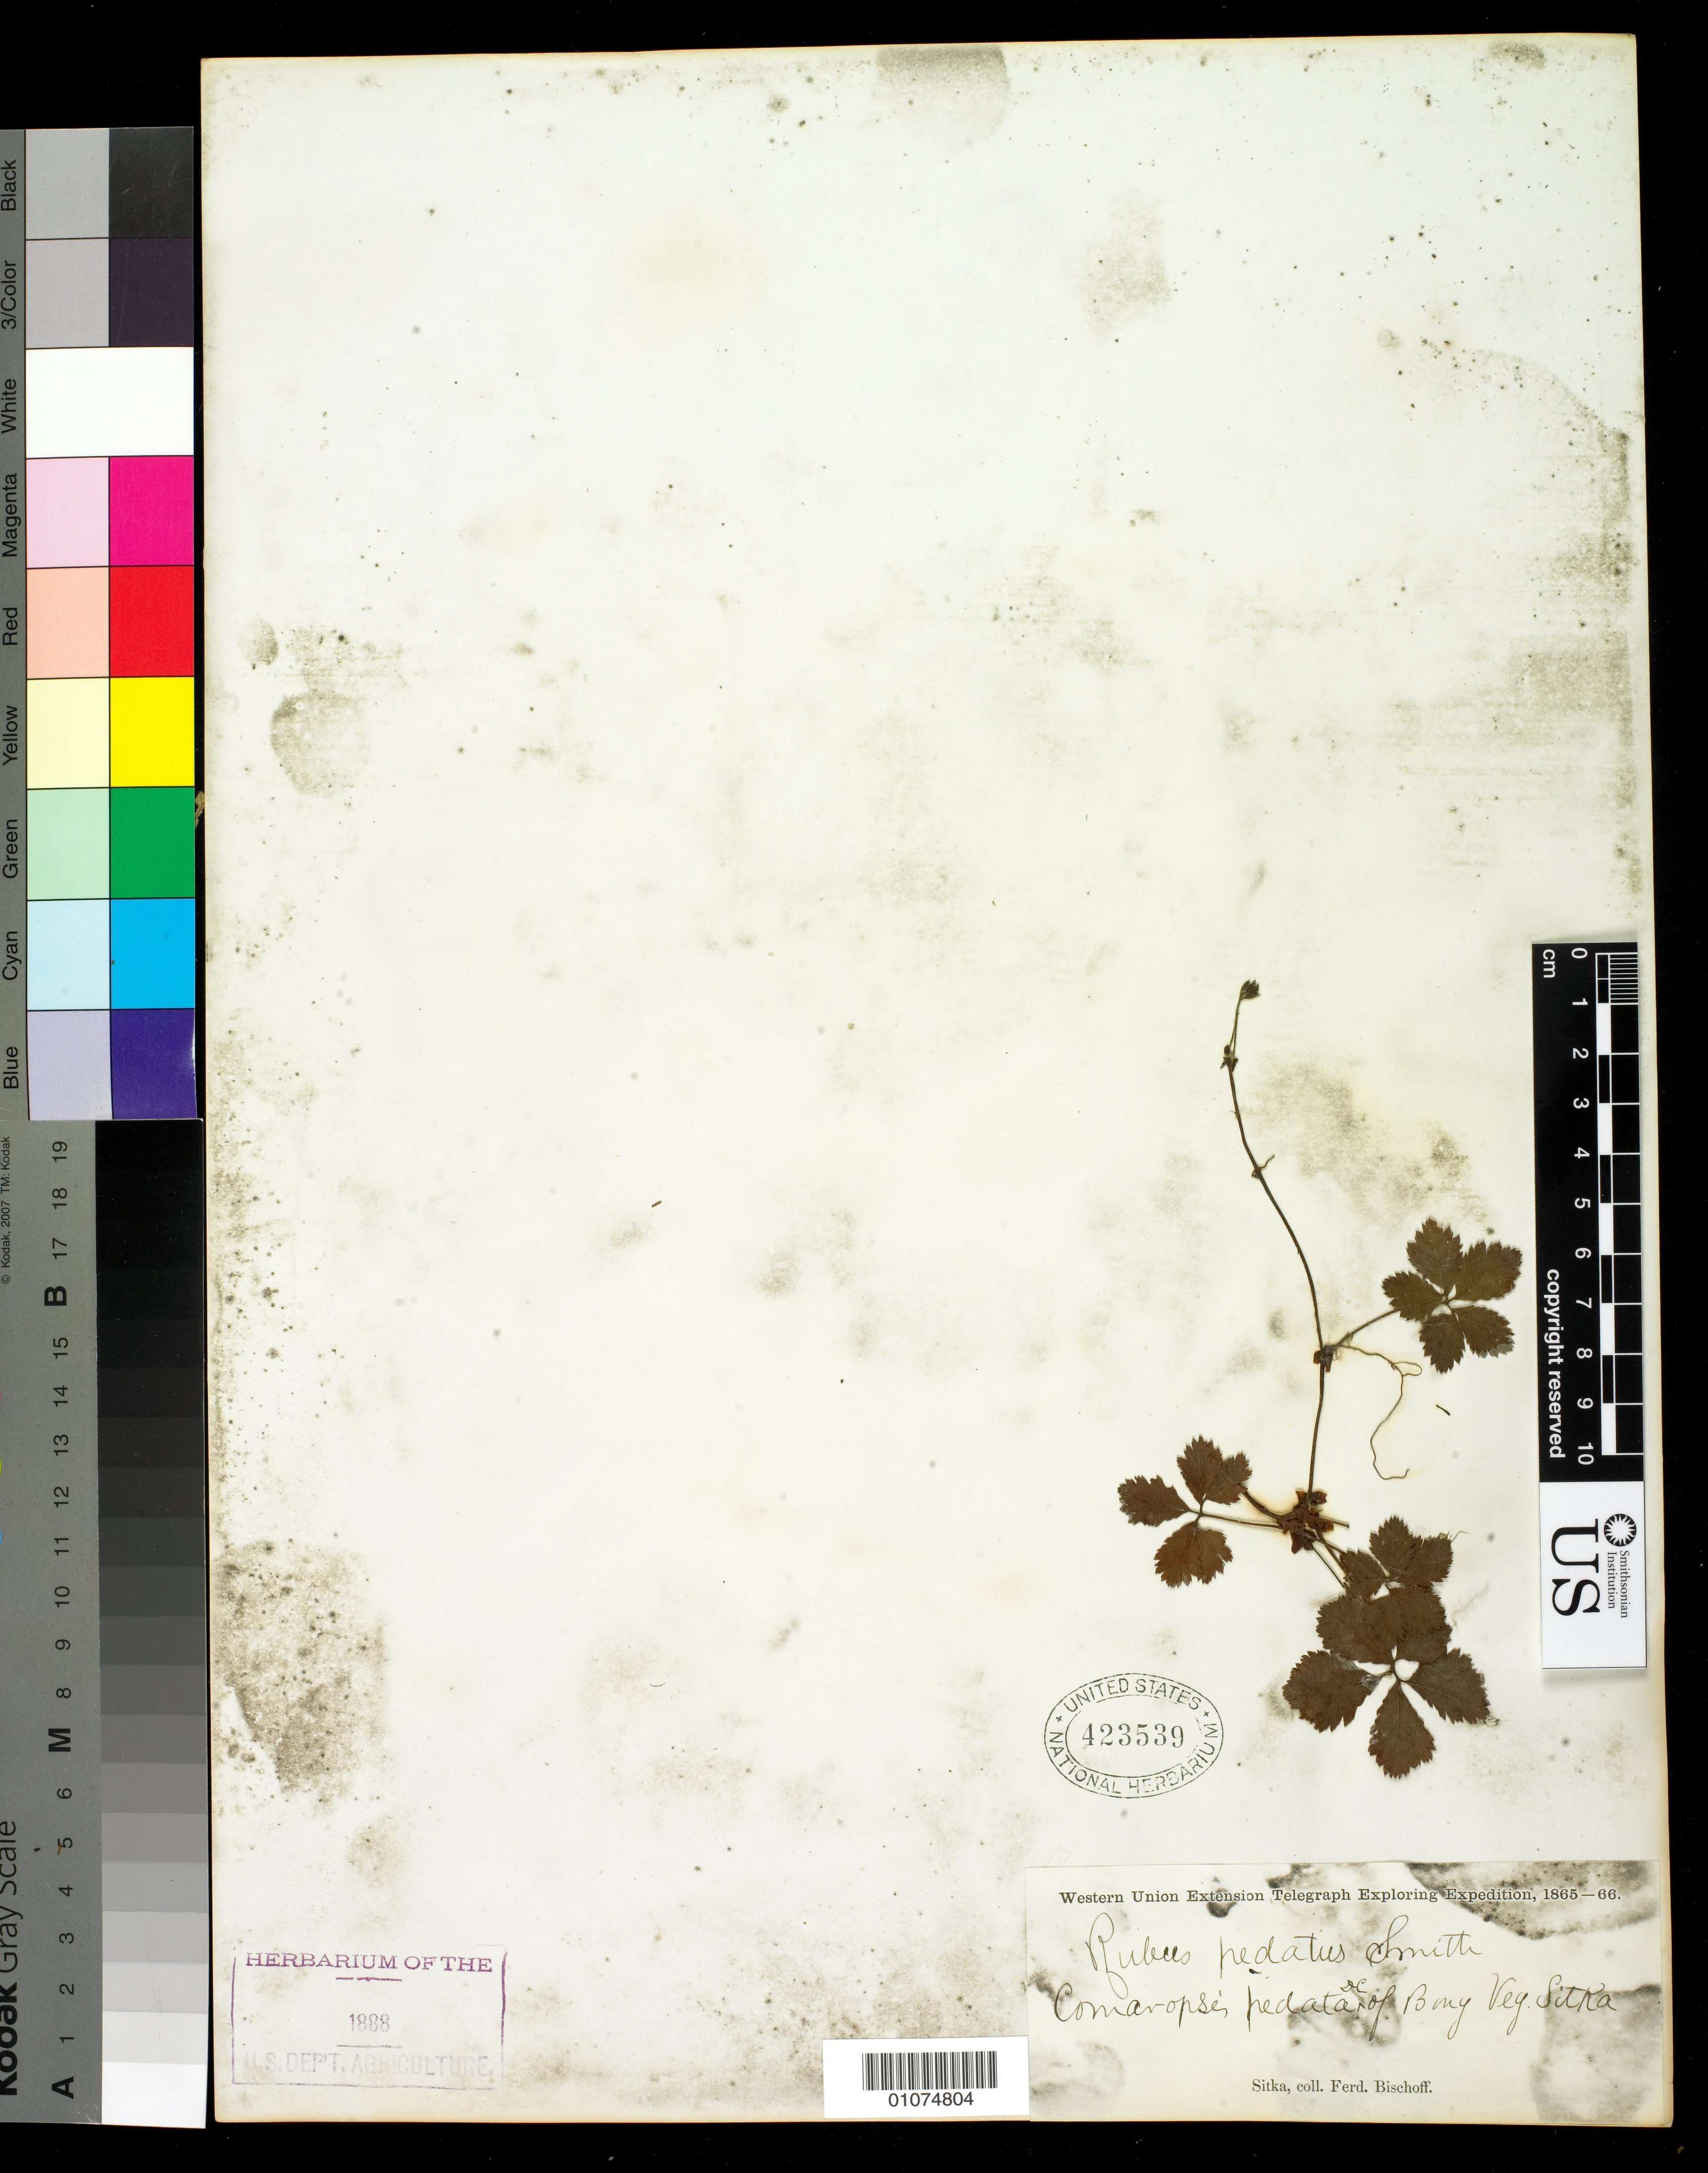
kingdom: Plantae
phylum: Tracheophyta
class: Magnoliopsida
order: Rosales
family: Rosaceae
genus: Rubus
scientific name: Rubus pedatus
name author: Sm.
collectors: F. Bischoff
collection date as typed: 1865 to -- --- 1866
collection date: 1865/1866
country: United States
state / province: Alaska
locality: Sitka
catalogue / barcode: US 423539